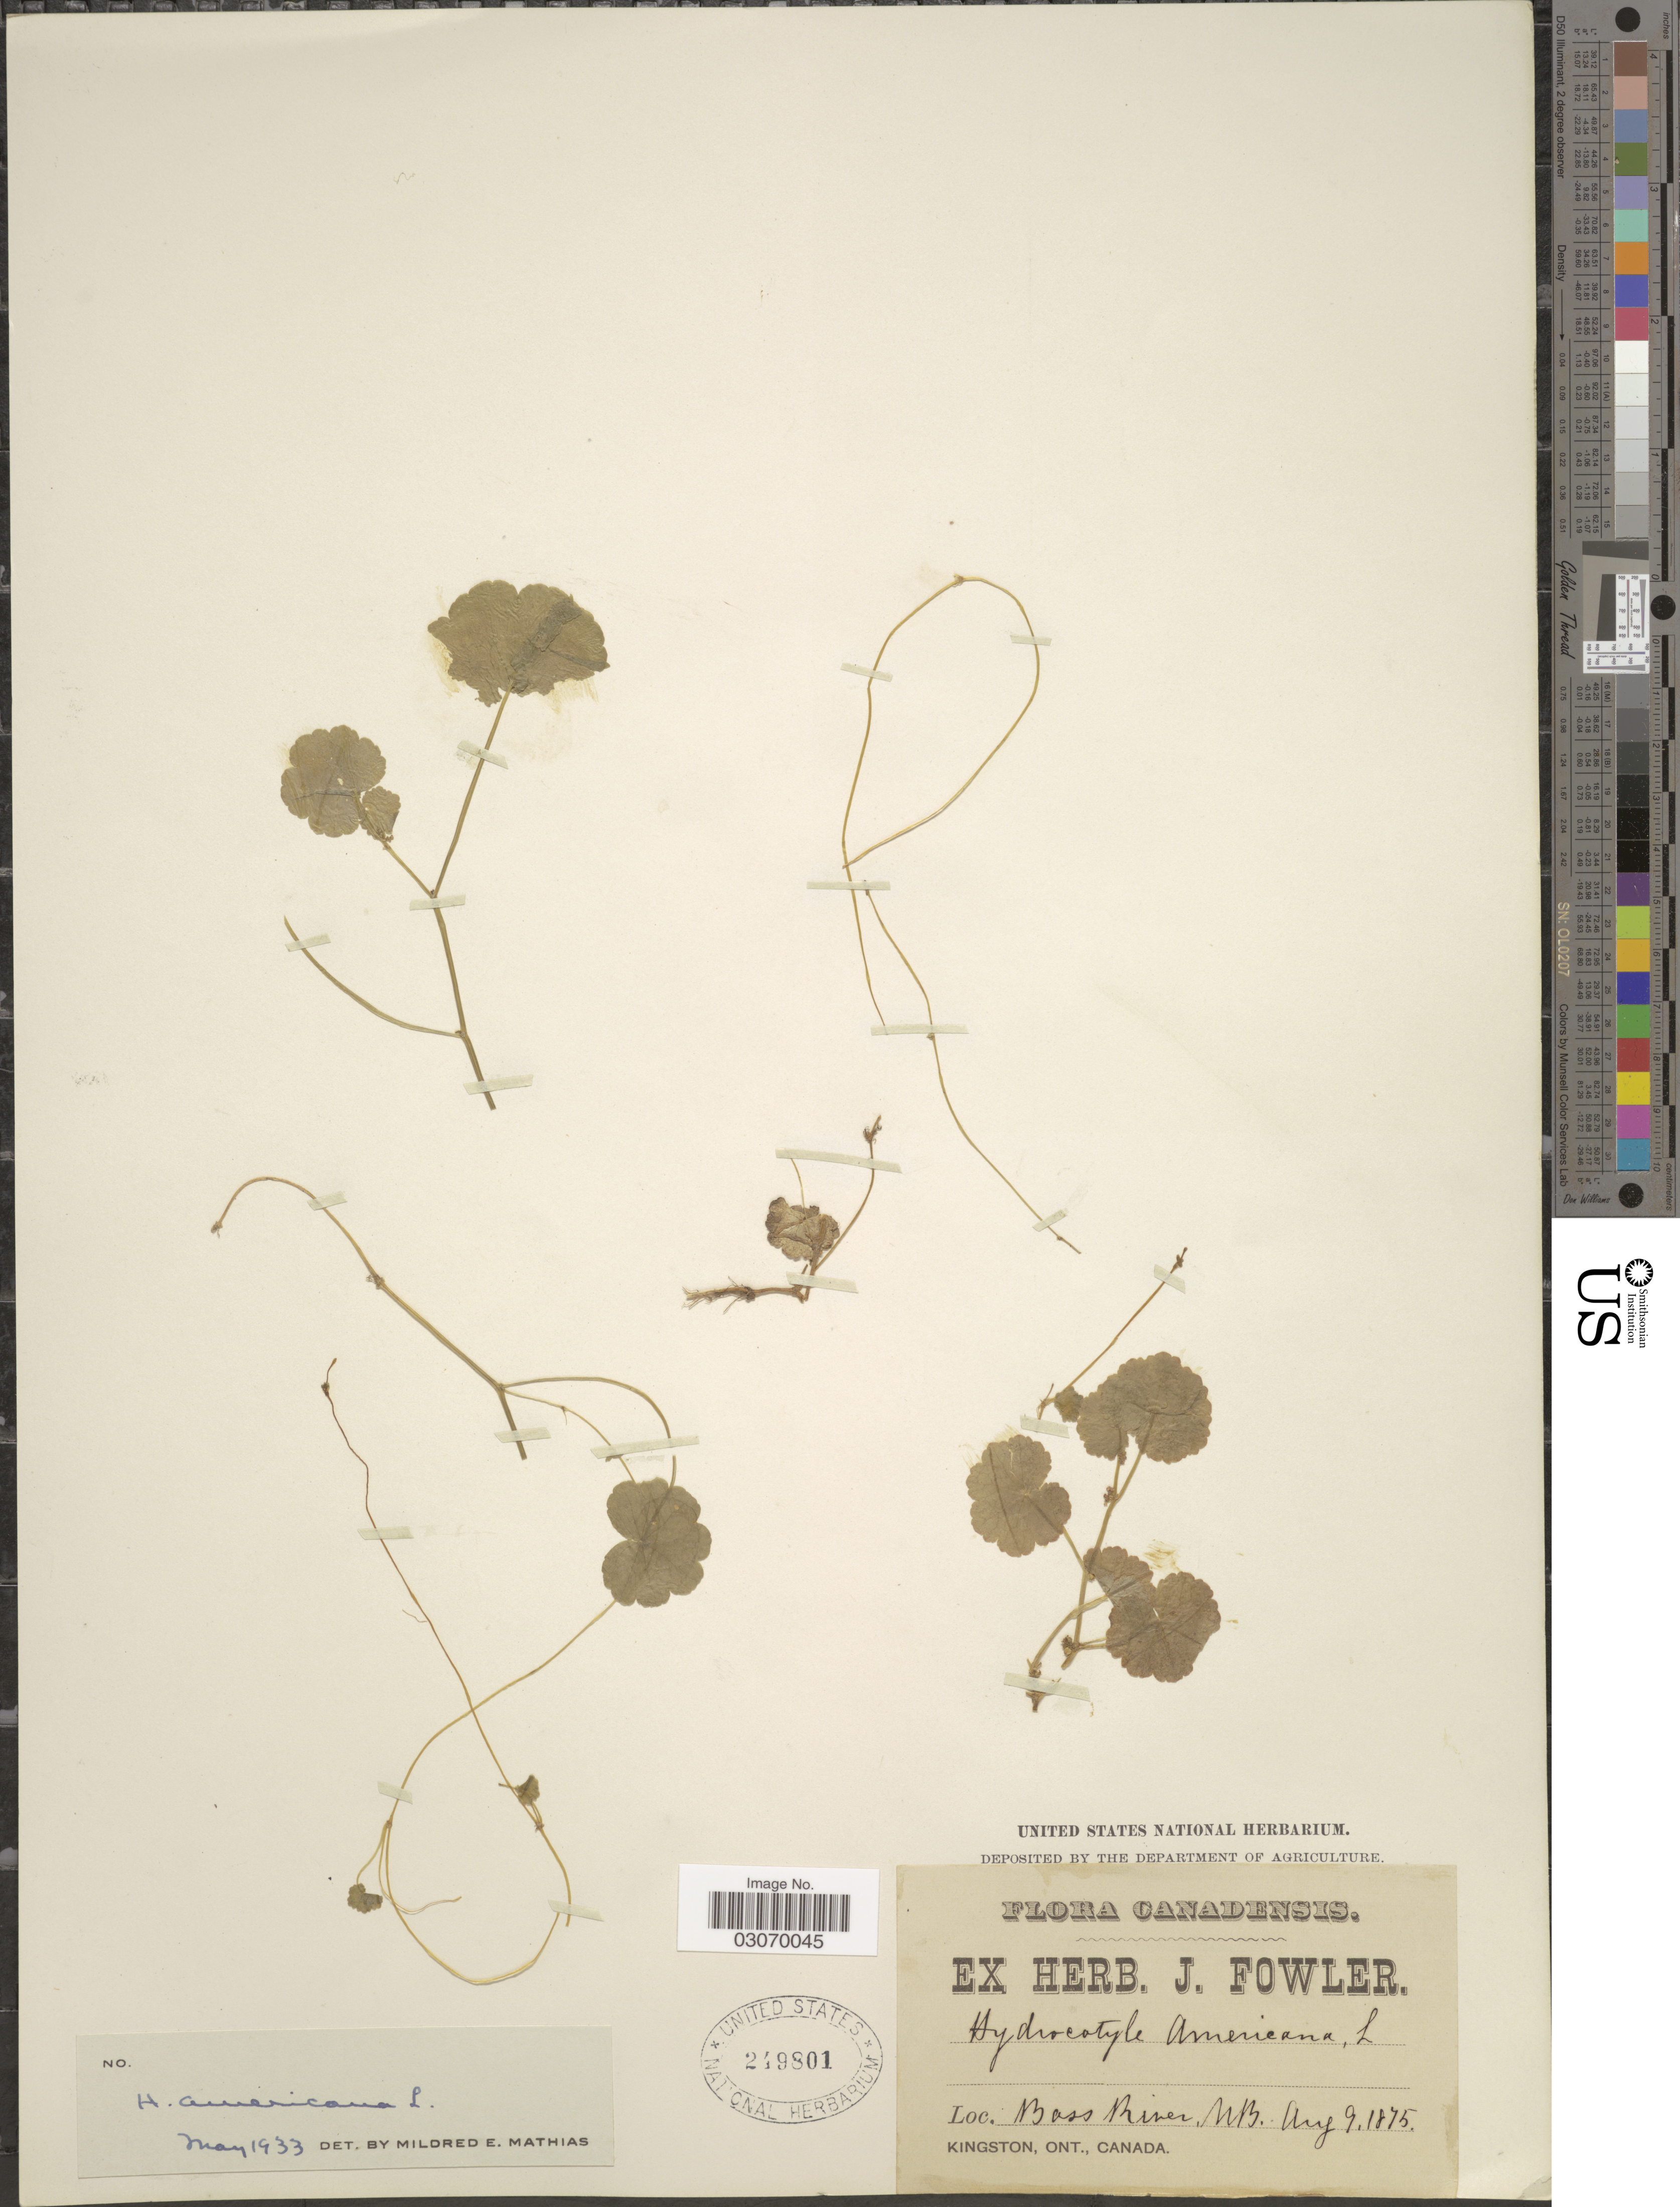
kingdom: Plantae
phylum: Tracheophyta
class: Magnoliopsida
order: Apiales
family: Araliaceae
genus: Hydrocotyle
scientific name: Hydrocotyle americana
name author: L.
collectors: ex herb. J. Fowler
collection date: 1875-08-09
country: Canada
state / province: New Brunswick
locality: Bass River.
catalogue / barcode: US 249801